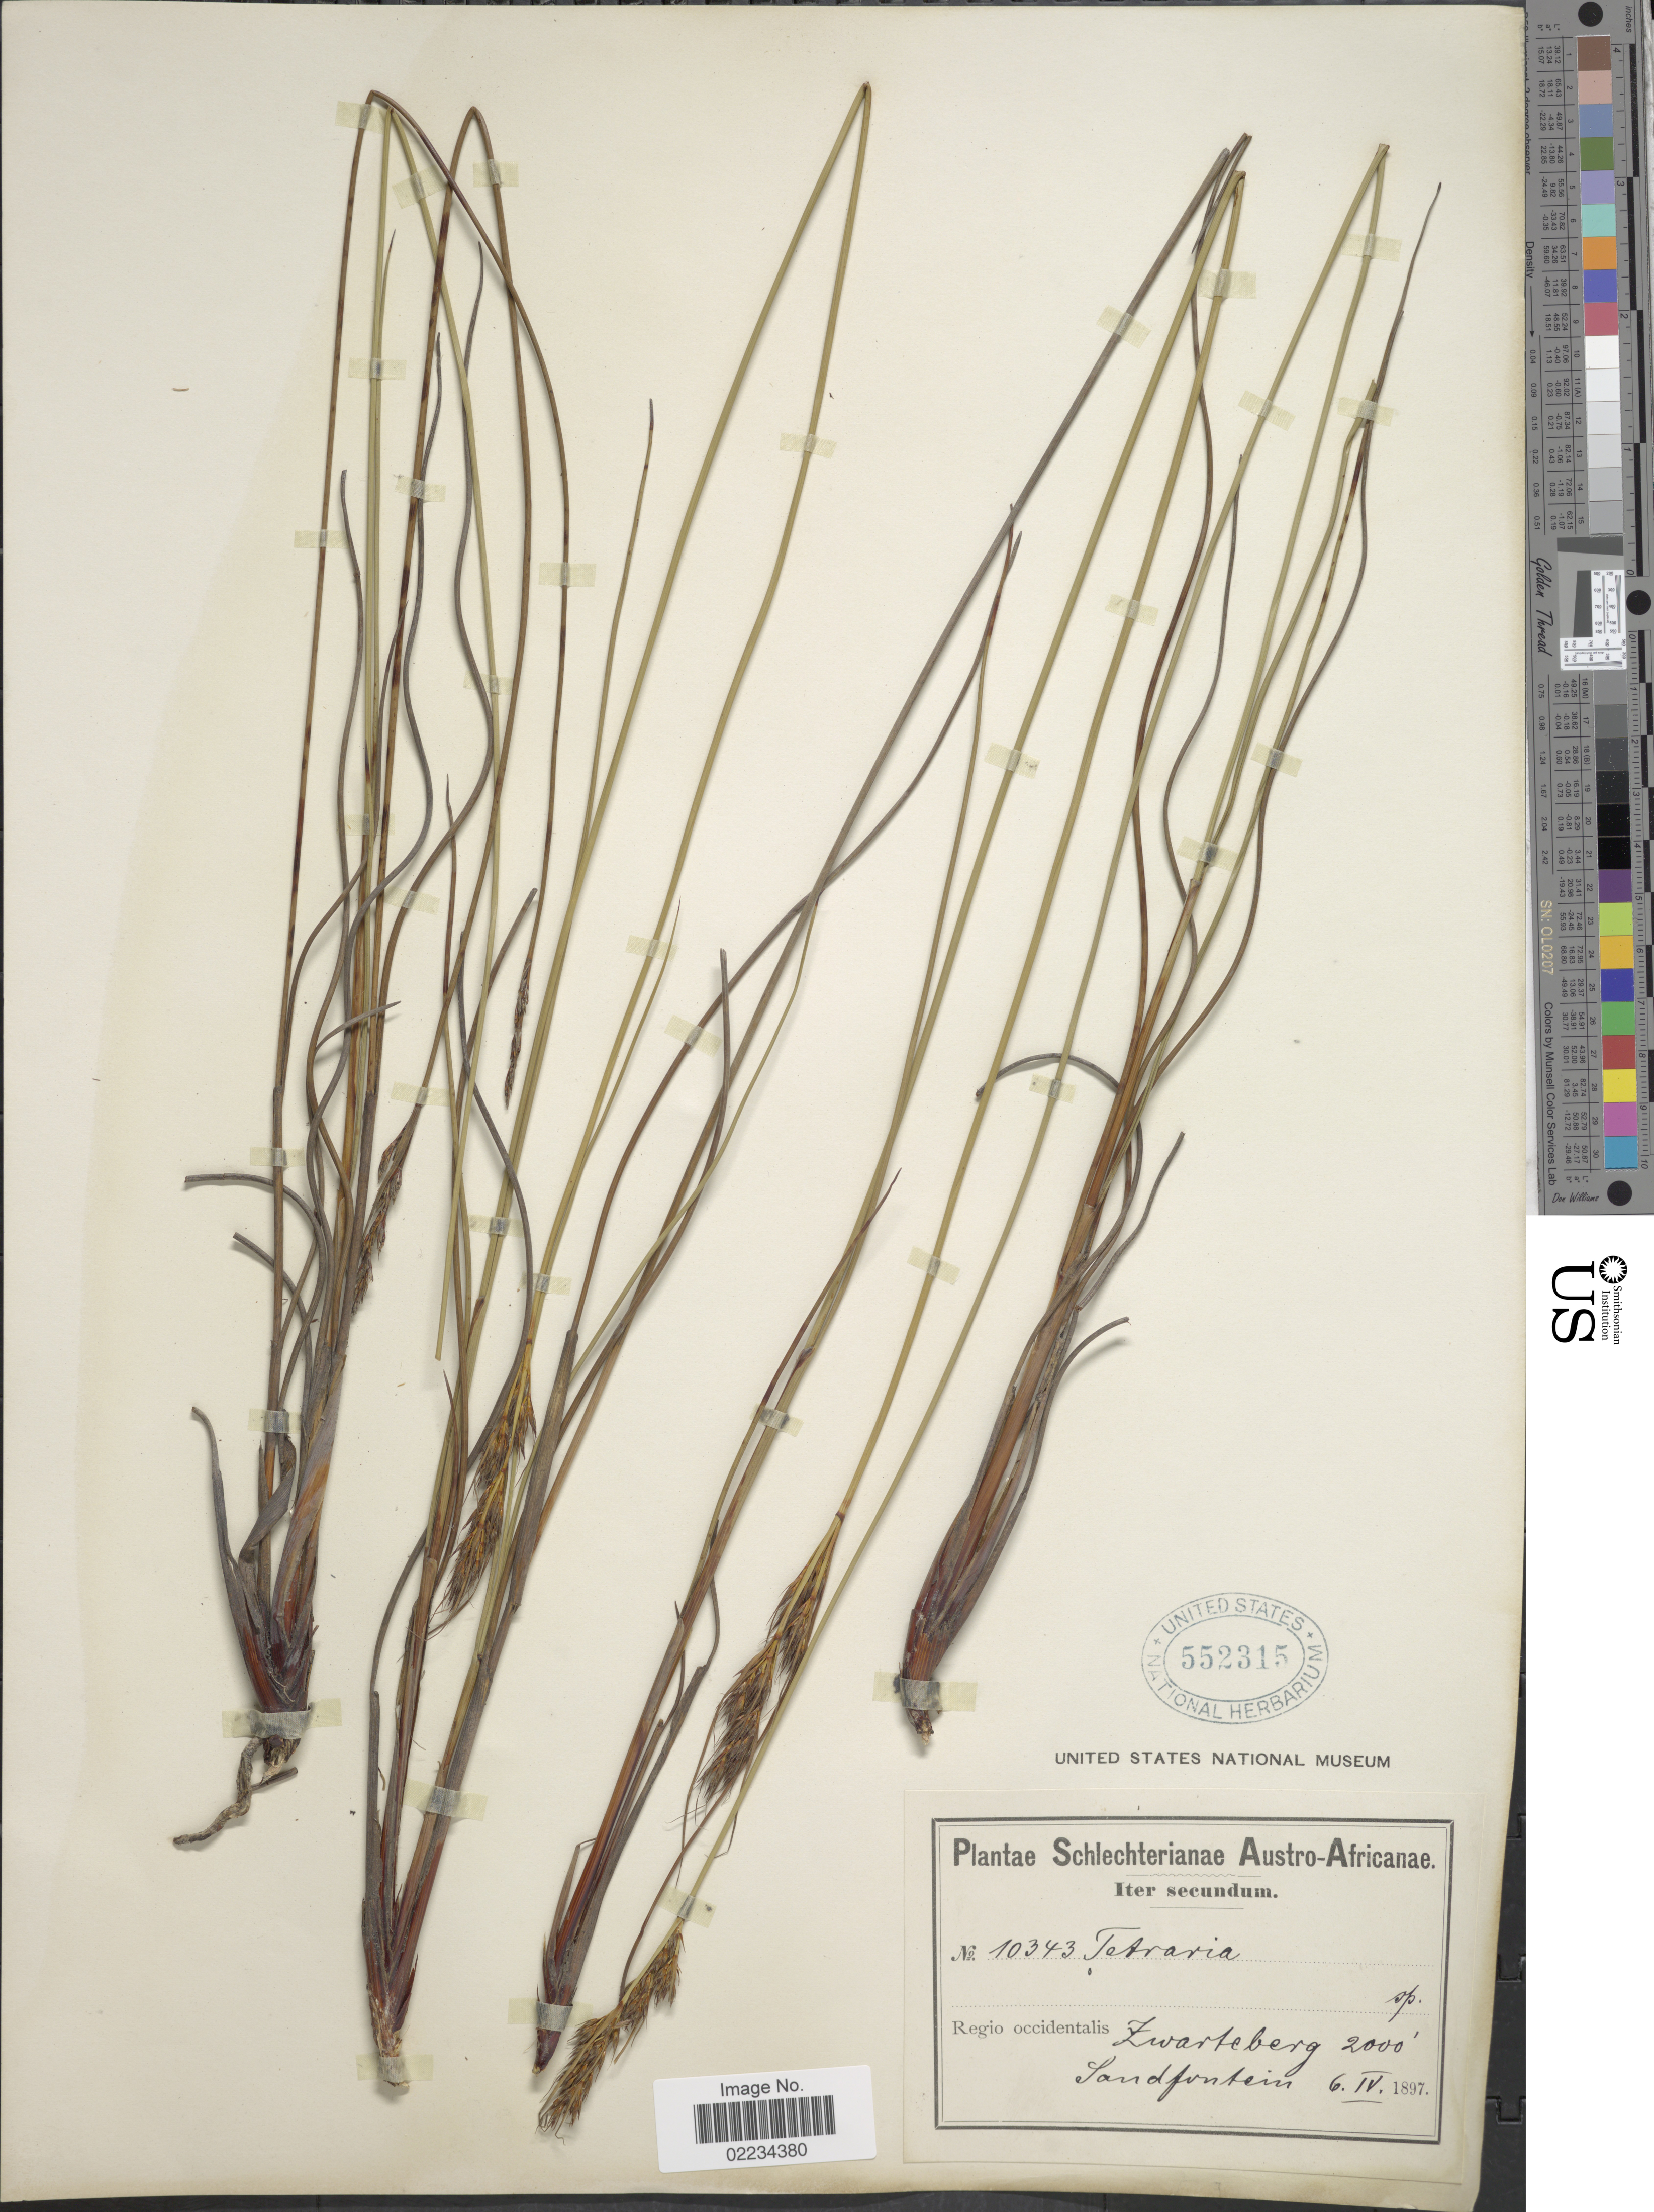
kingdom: Plantae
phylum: Tracheophyta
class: Liliopsida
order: Poales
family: Cyperaceae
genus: Schoenus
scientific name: Schoenus crassus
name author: (Levyns) T.L. Elliott & Muasya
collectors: Schlechter, --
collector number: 10343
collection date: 1897-04-06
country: South Africa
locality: Austro-Africanae, Iter secundum, Regio occidentalis Zwarte, Sandfontein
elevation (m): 610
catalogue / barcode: US 552315